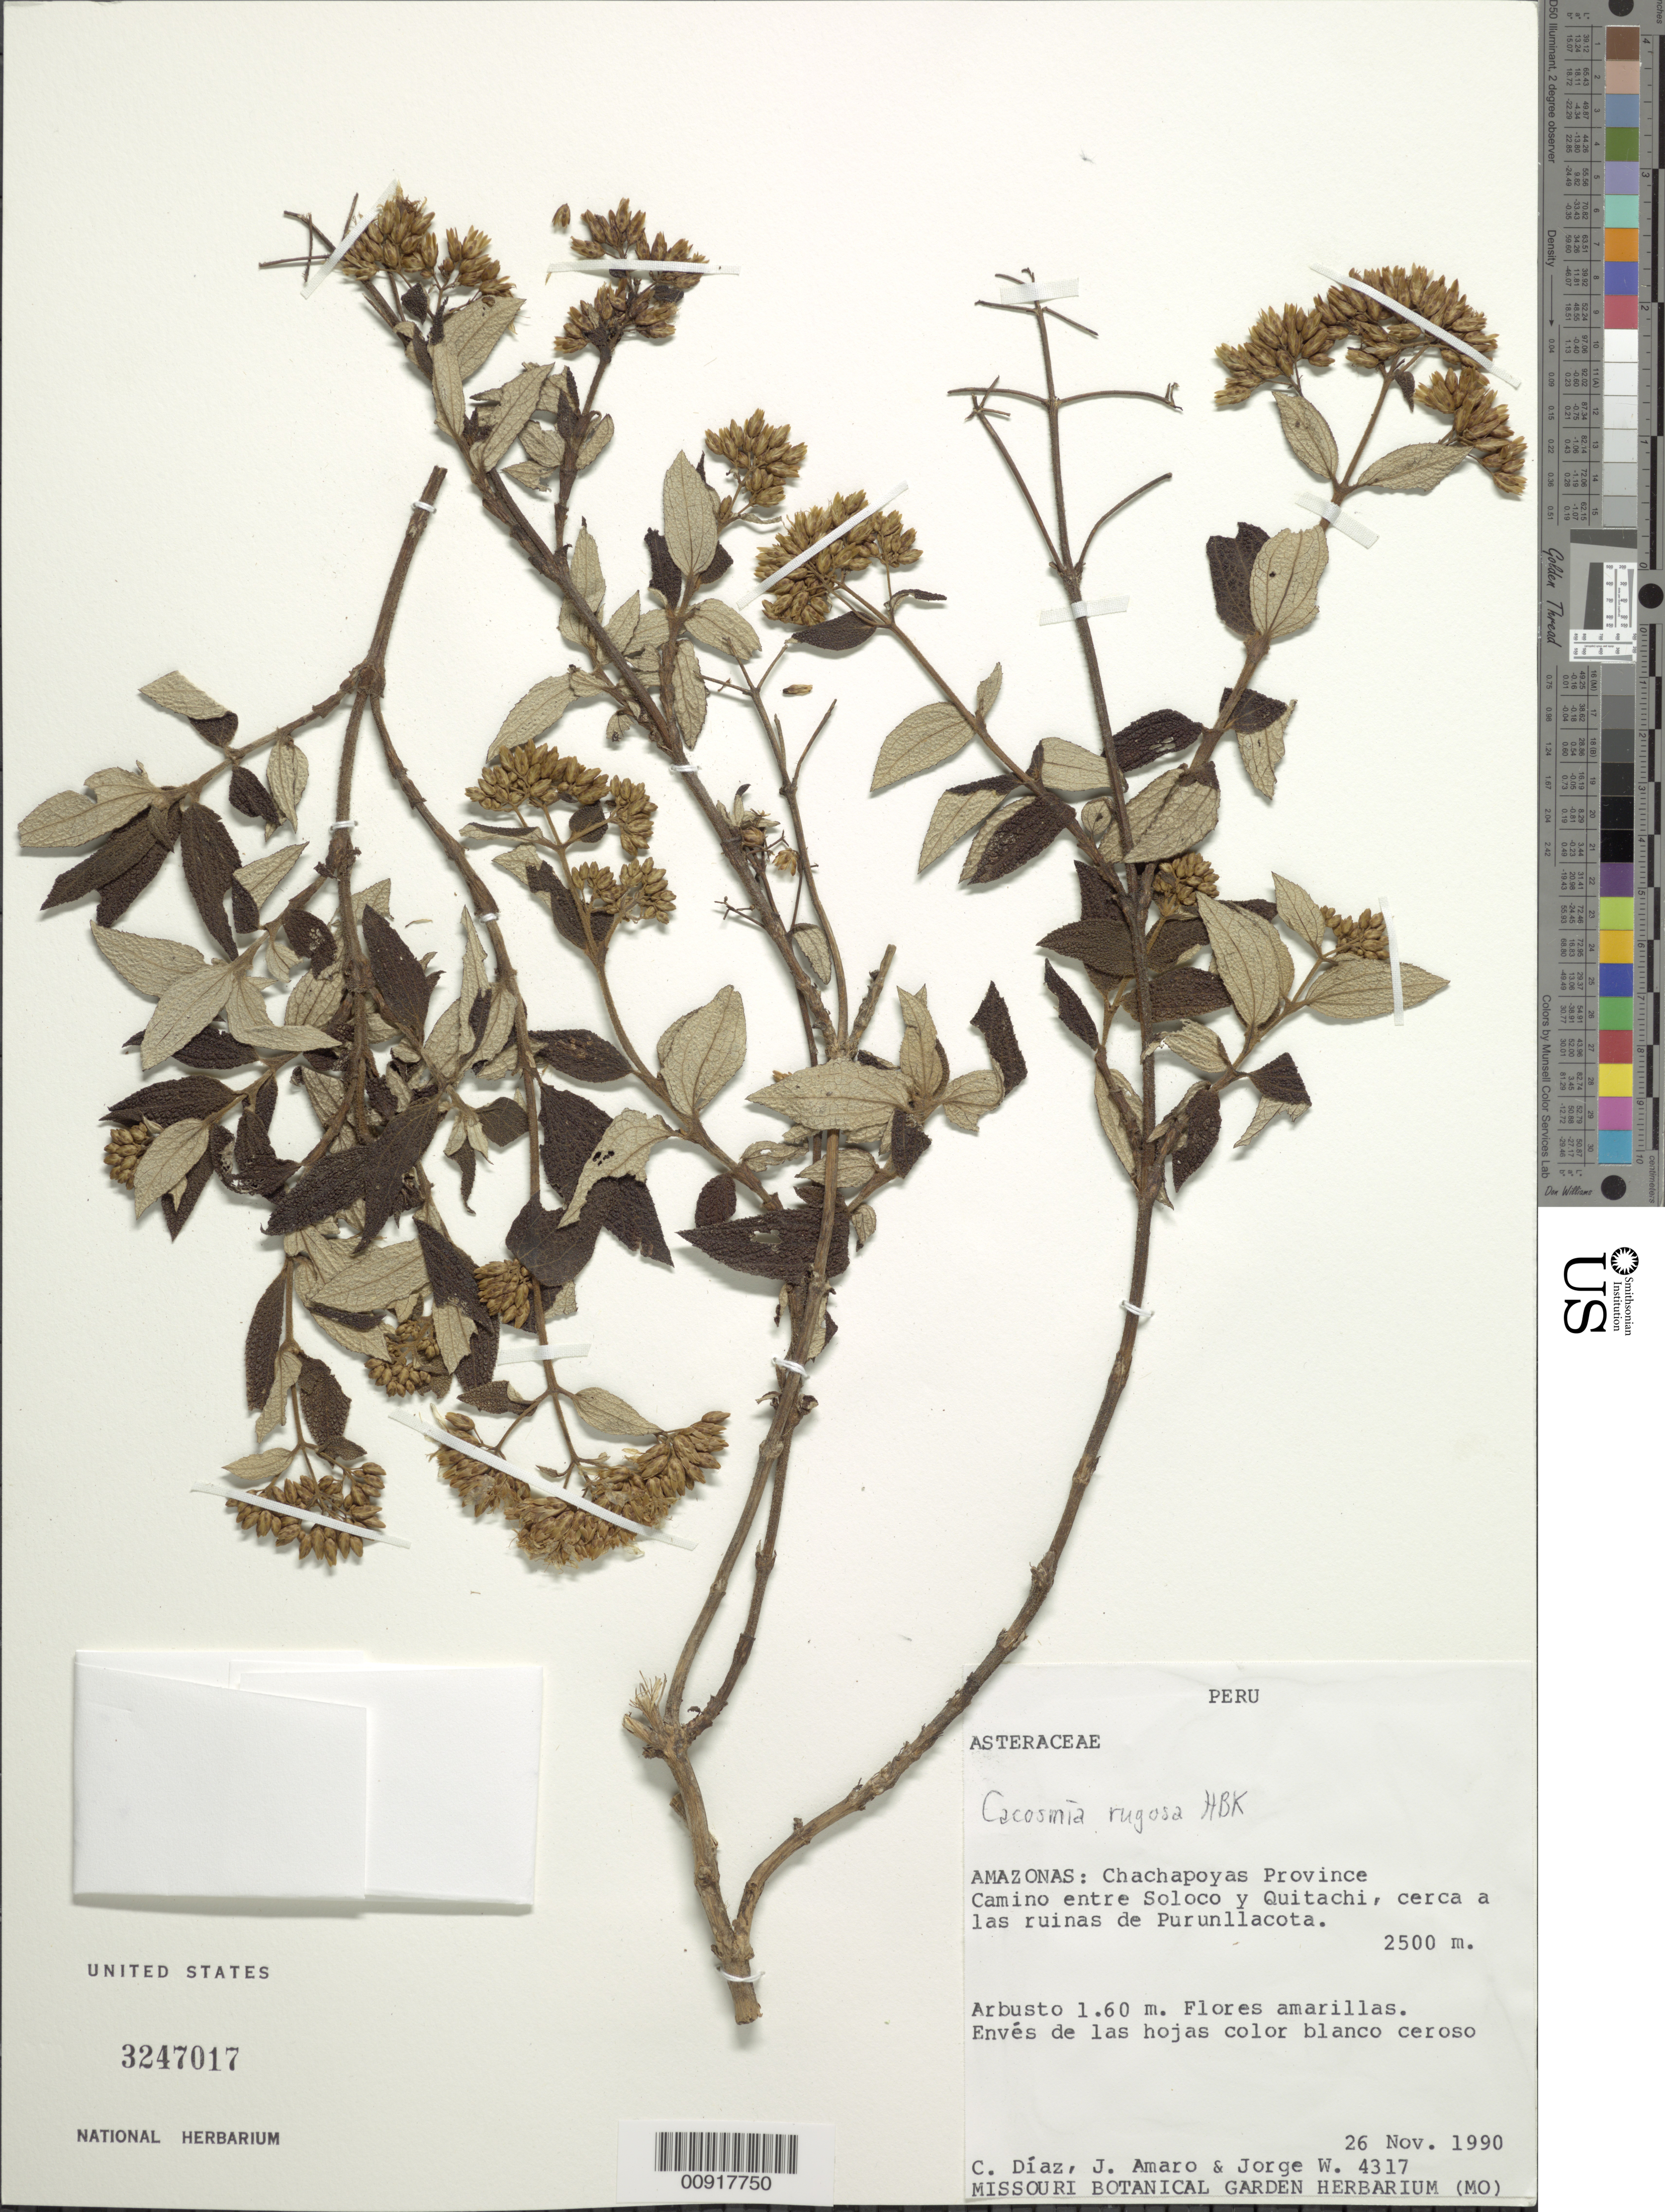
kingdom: Plantae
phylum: Tracheophyta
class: Magnoliopsida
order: Asterales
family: Asteraceae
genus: Cacosmia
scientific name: Cacosmia rugosa var. nivea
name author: Hieron.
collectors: C. Díaz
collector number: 4317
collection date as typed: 26 November 1990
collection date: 1990-11-26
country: Peru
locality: Prov. Chachapoyas, Amazonas, camino entre Soloco y Quitachi, cerca a las ruinas de Purunllacota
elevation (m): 2500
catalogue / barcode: US 3247017